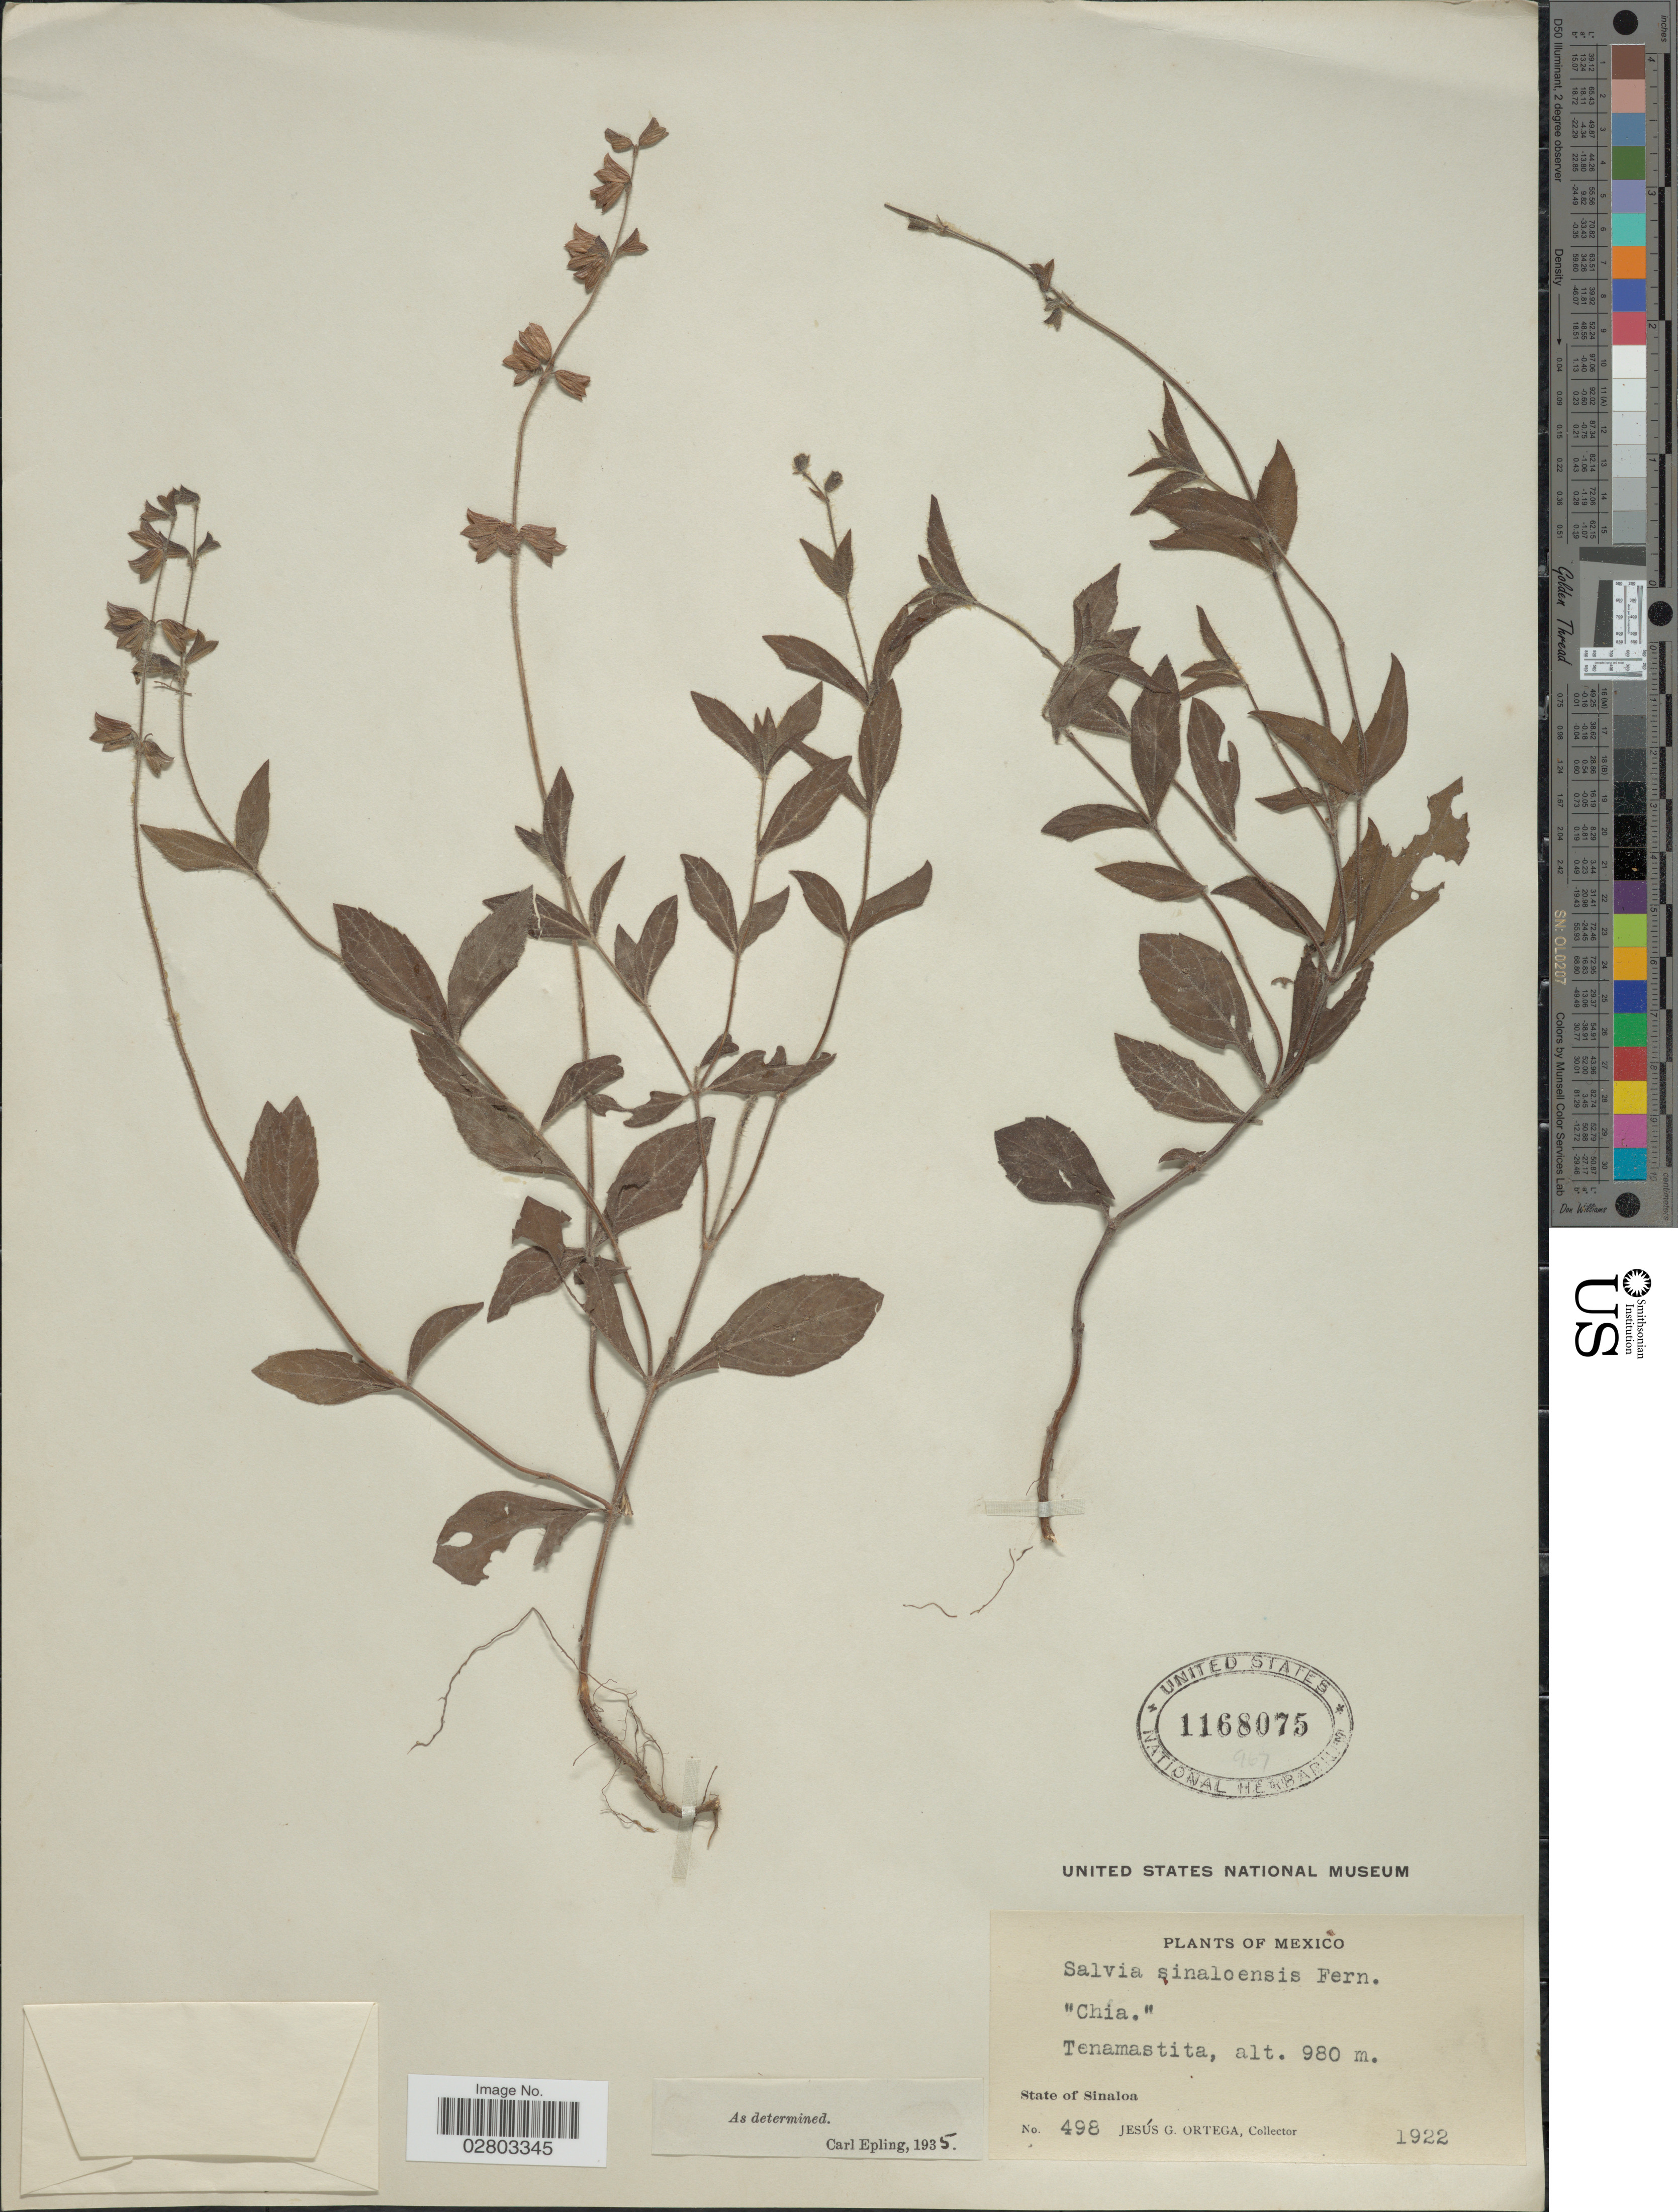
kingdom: Plantae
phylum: Tracheophyta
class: Magnoliopsida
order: Lamiales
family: Lamiaceae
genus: Salvia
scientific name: Salvia sinaloensis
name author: Fernald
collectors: J. Ortega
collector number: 498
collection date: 1922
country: Mexico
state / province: Sinaloa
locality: Tenamastita.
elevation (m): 980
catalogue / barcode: US 1168075